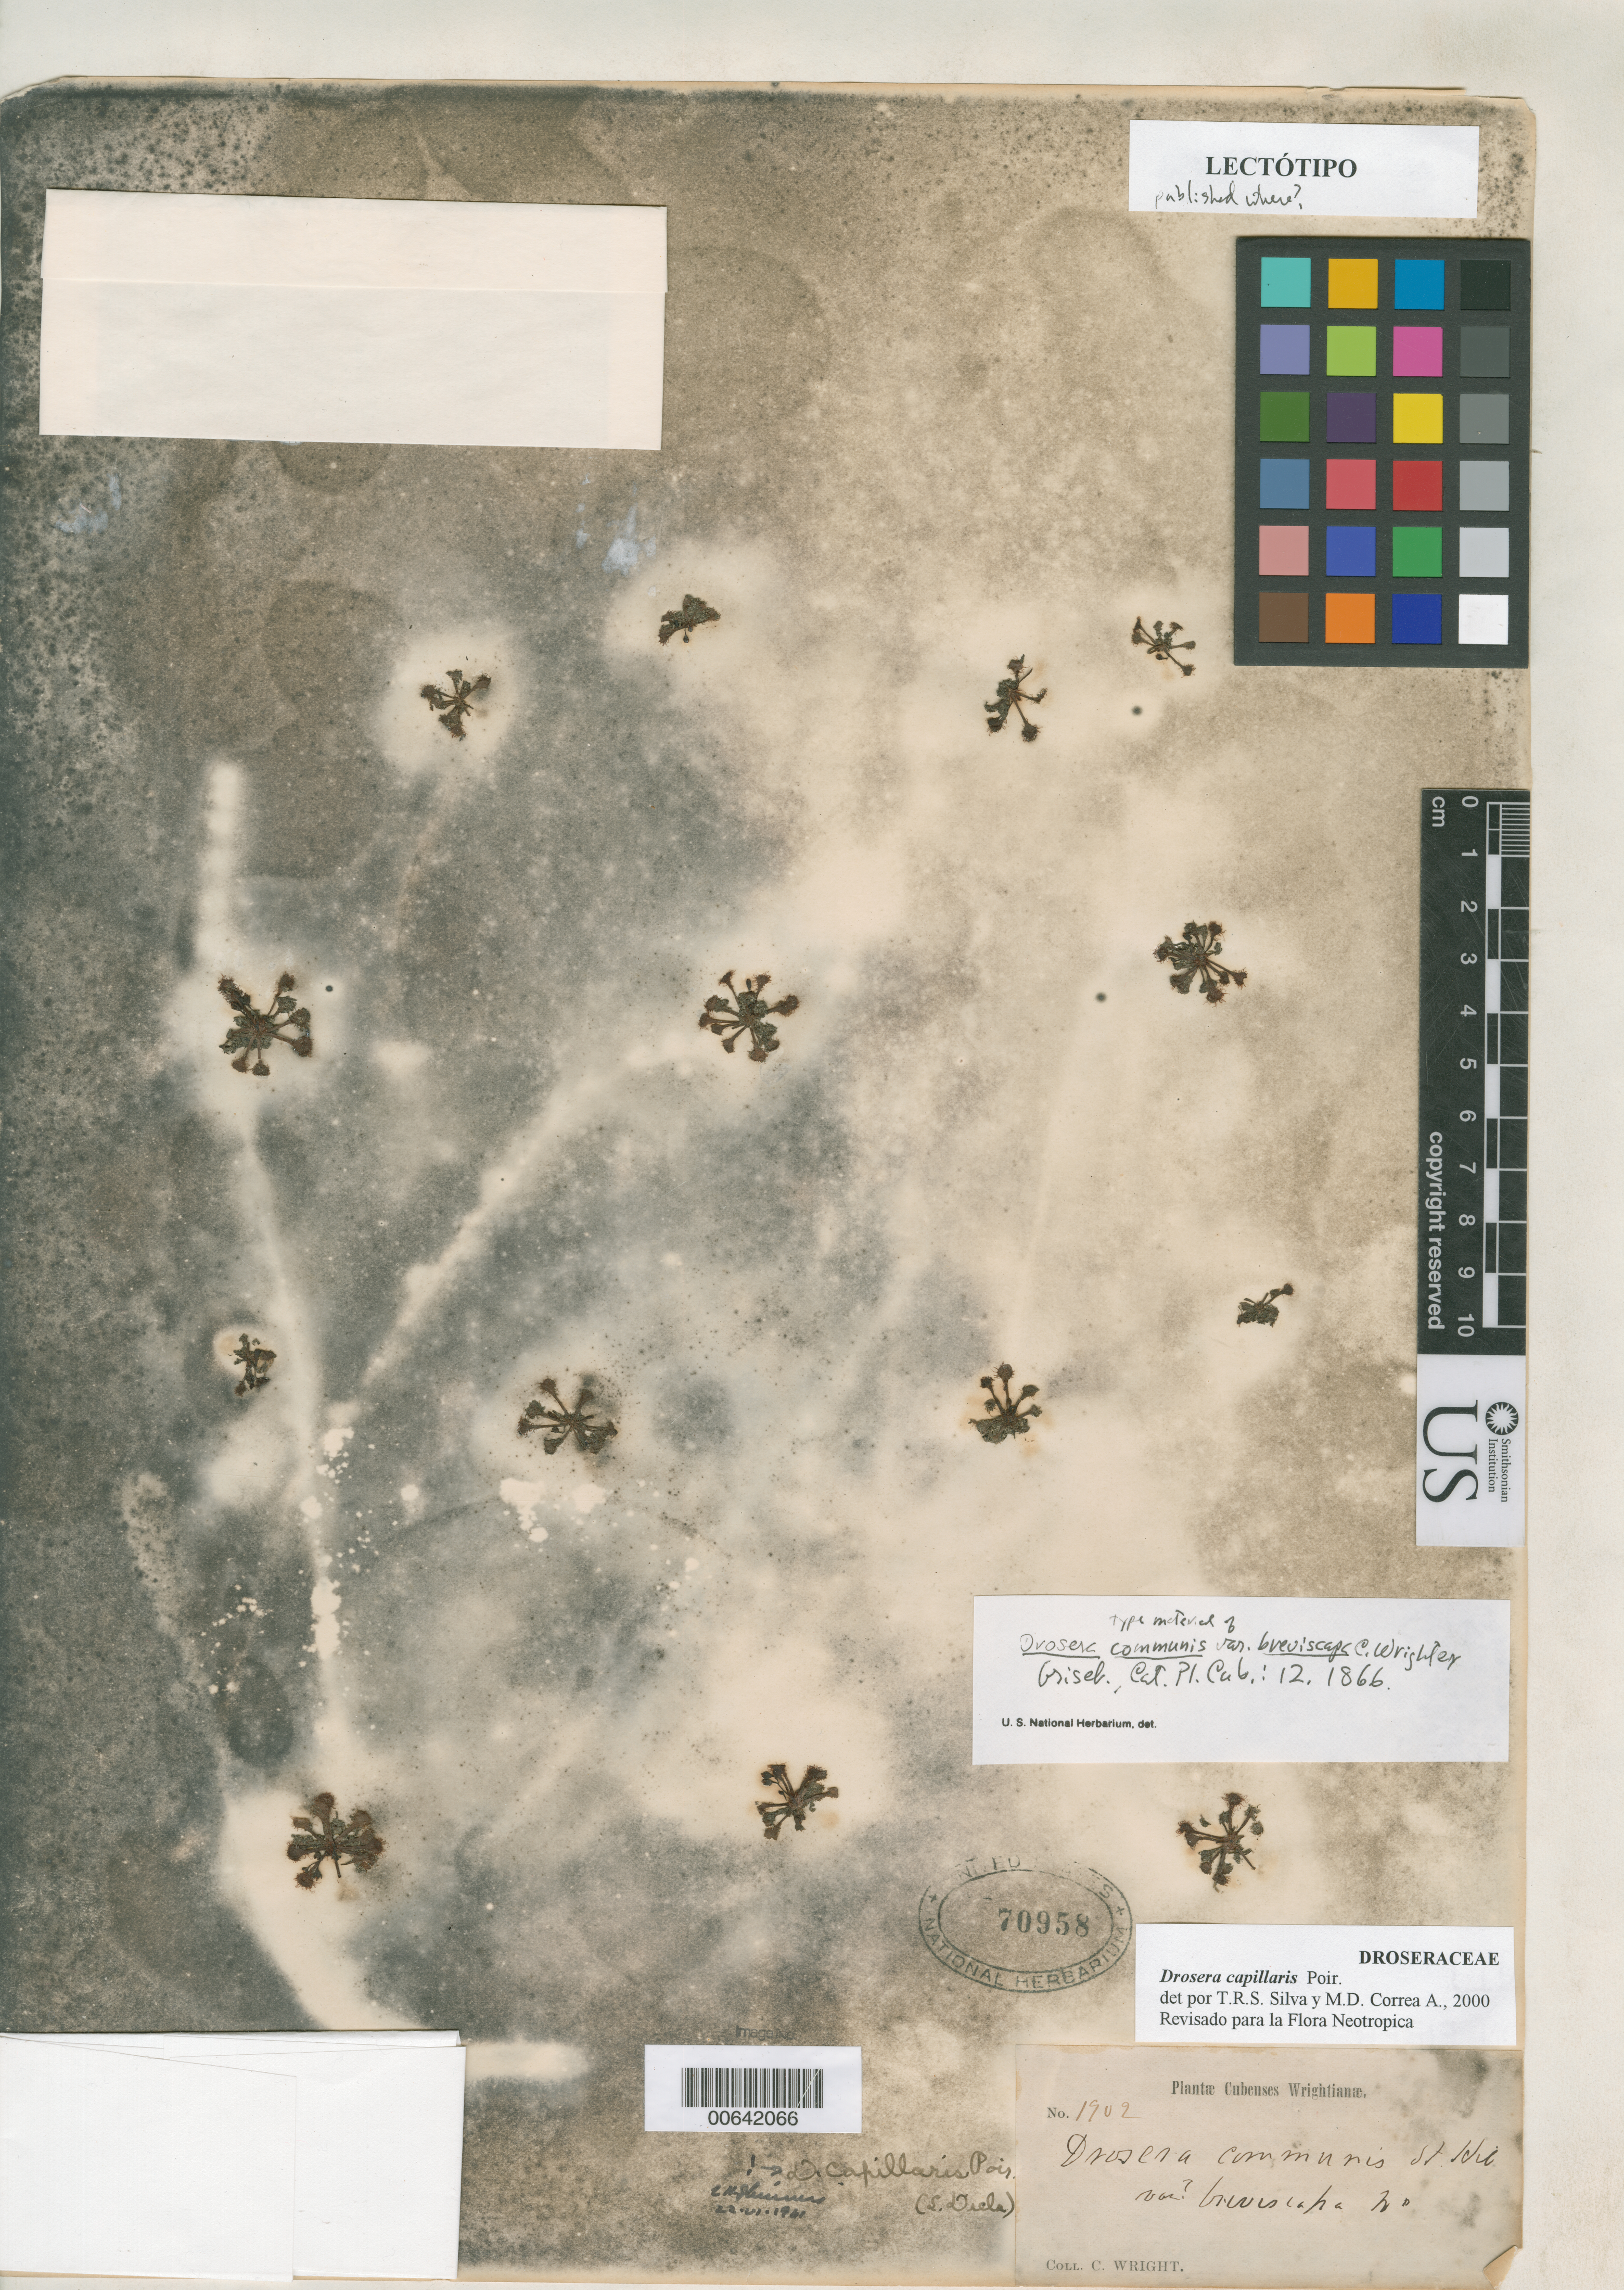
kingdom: Plantae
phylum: Tracheophyta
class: Magnoliopsida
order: Caryophyllales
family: Droseraceae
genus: Drosera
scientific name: Drosera communis var. breviscapa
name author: C. Wright ex Griseb.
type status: Lectotype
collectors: C. Wright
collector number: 1902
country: Cuba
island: Greater Antilles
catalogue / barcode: US 70958